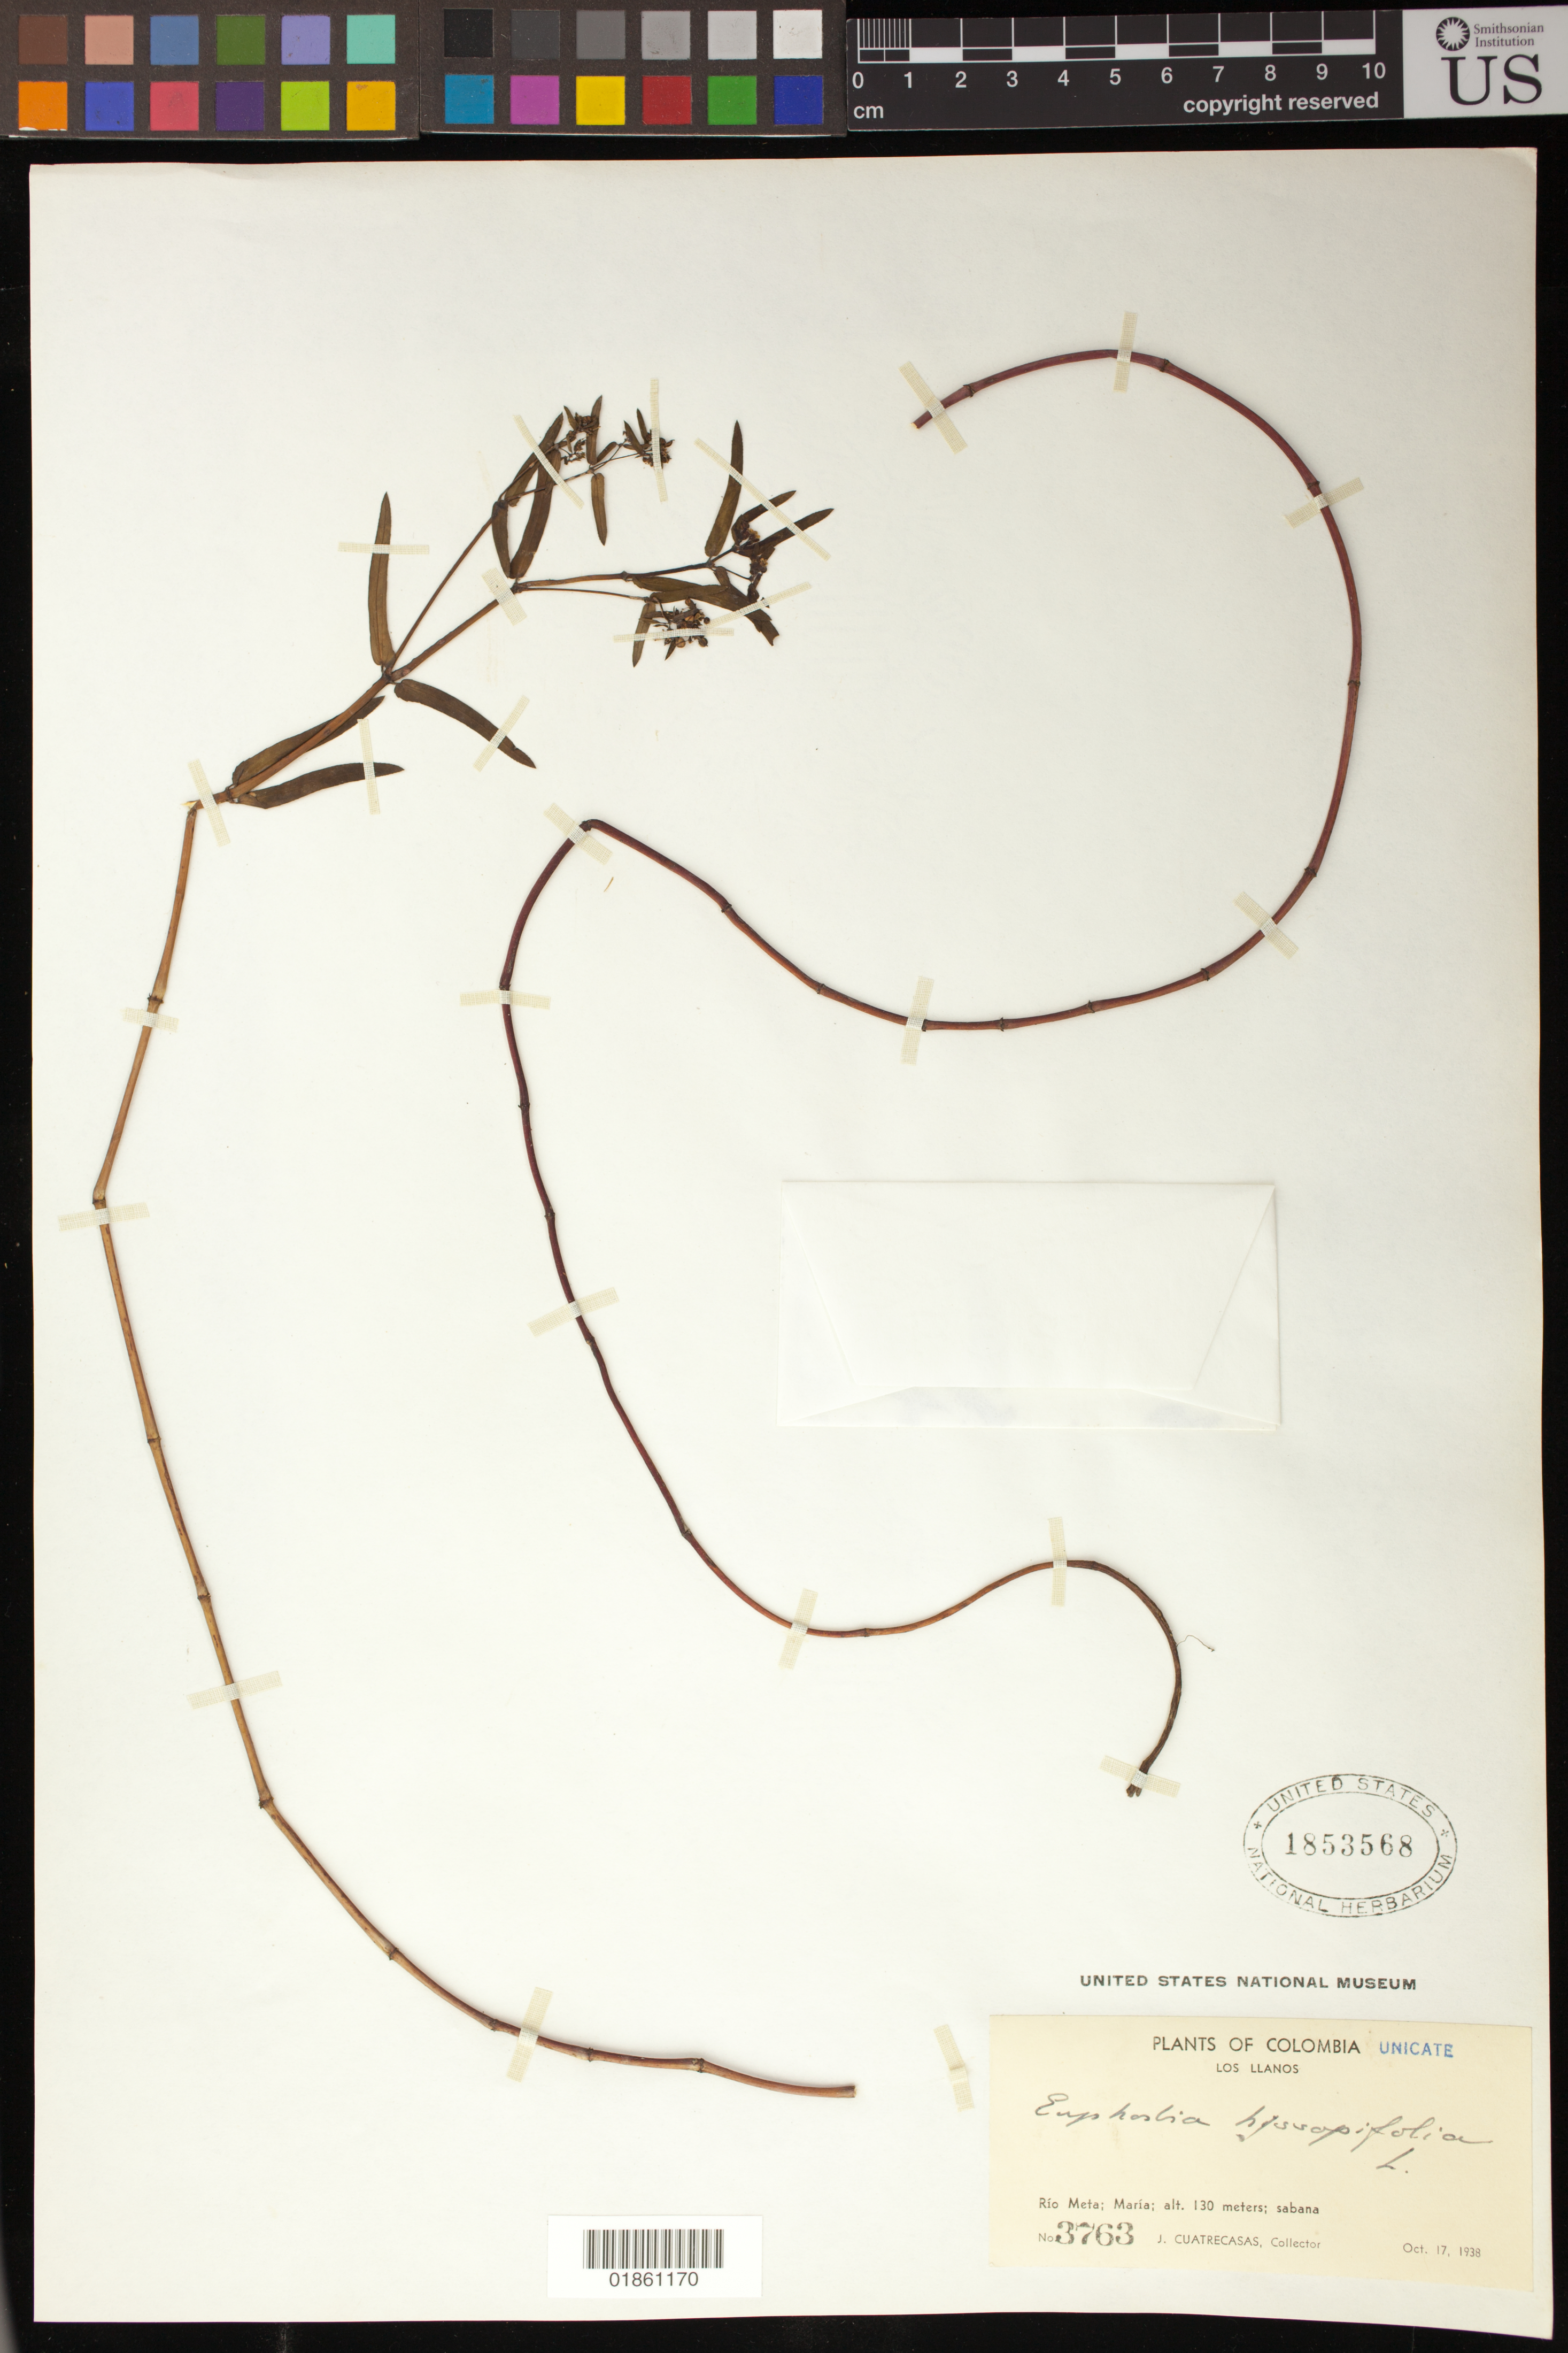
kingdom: Plantae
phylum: Tracheophyta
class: Magnoliopsida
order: Malpighiales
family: Euphorbiaceae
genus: Euphorbia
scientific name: Euphorbia hyssopifolia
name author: L.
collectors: J. Cuatrecasas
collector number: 3763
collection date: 1938-10-17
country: Colombia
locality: Los Llanos ; Rio Meta; Maria; sabana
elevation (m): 130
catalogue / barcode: US 1853568